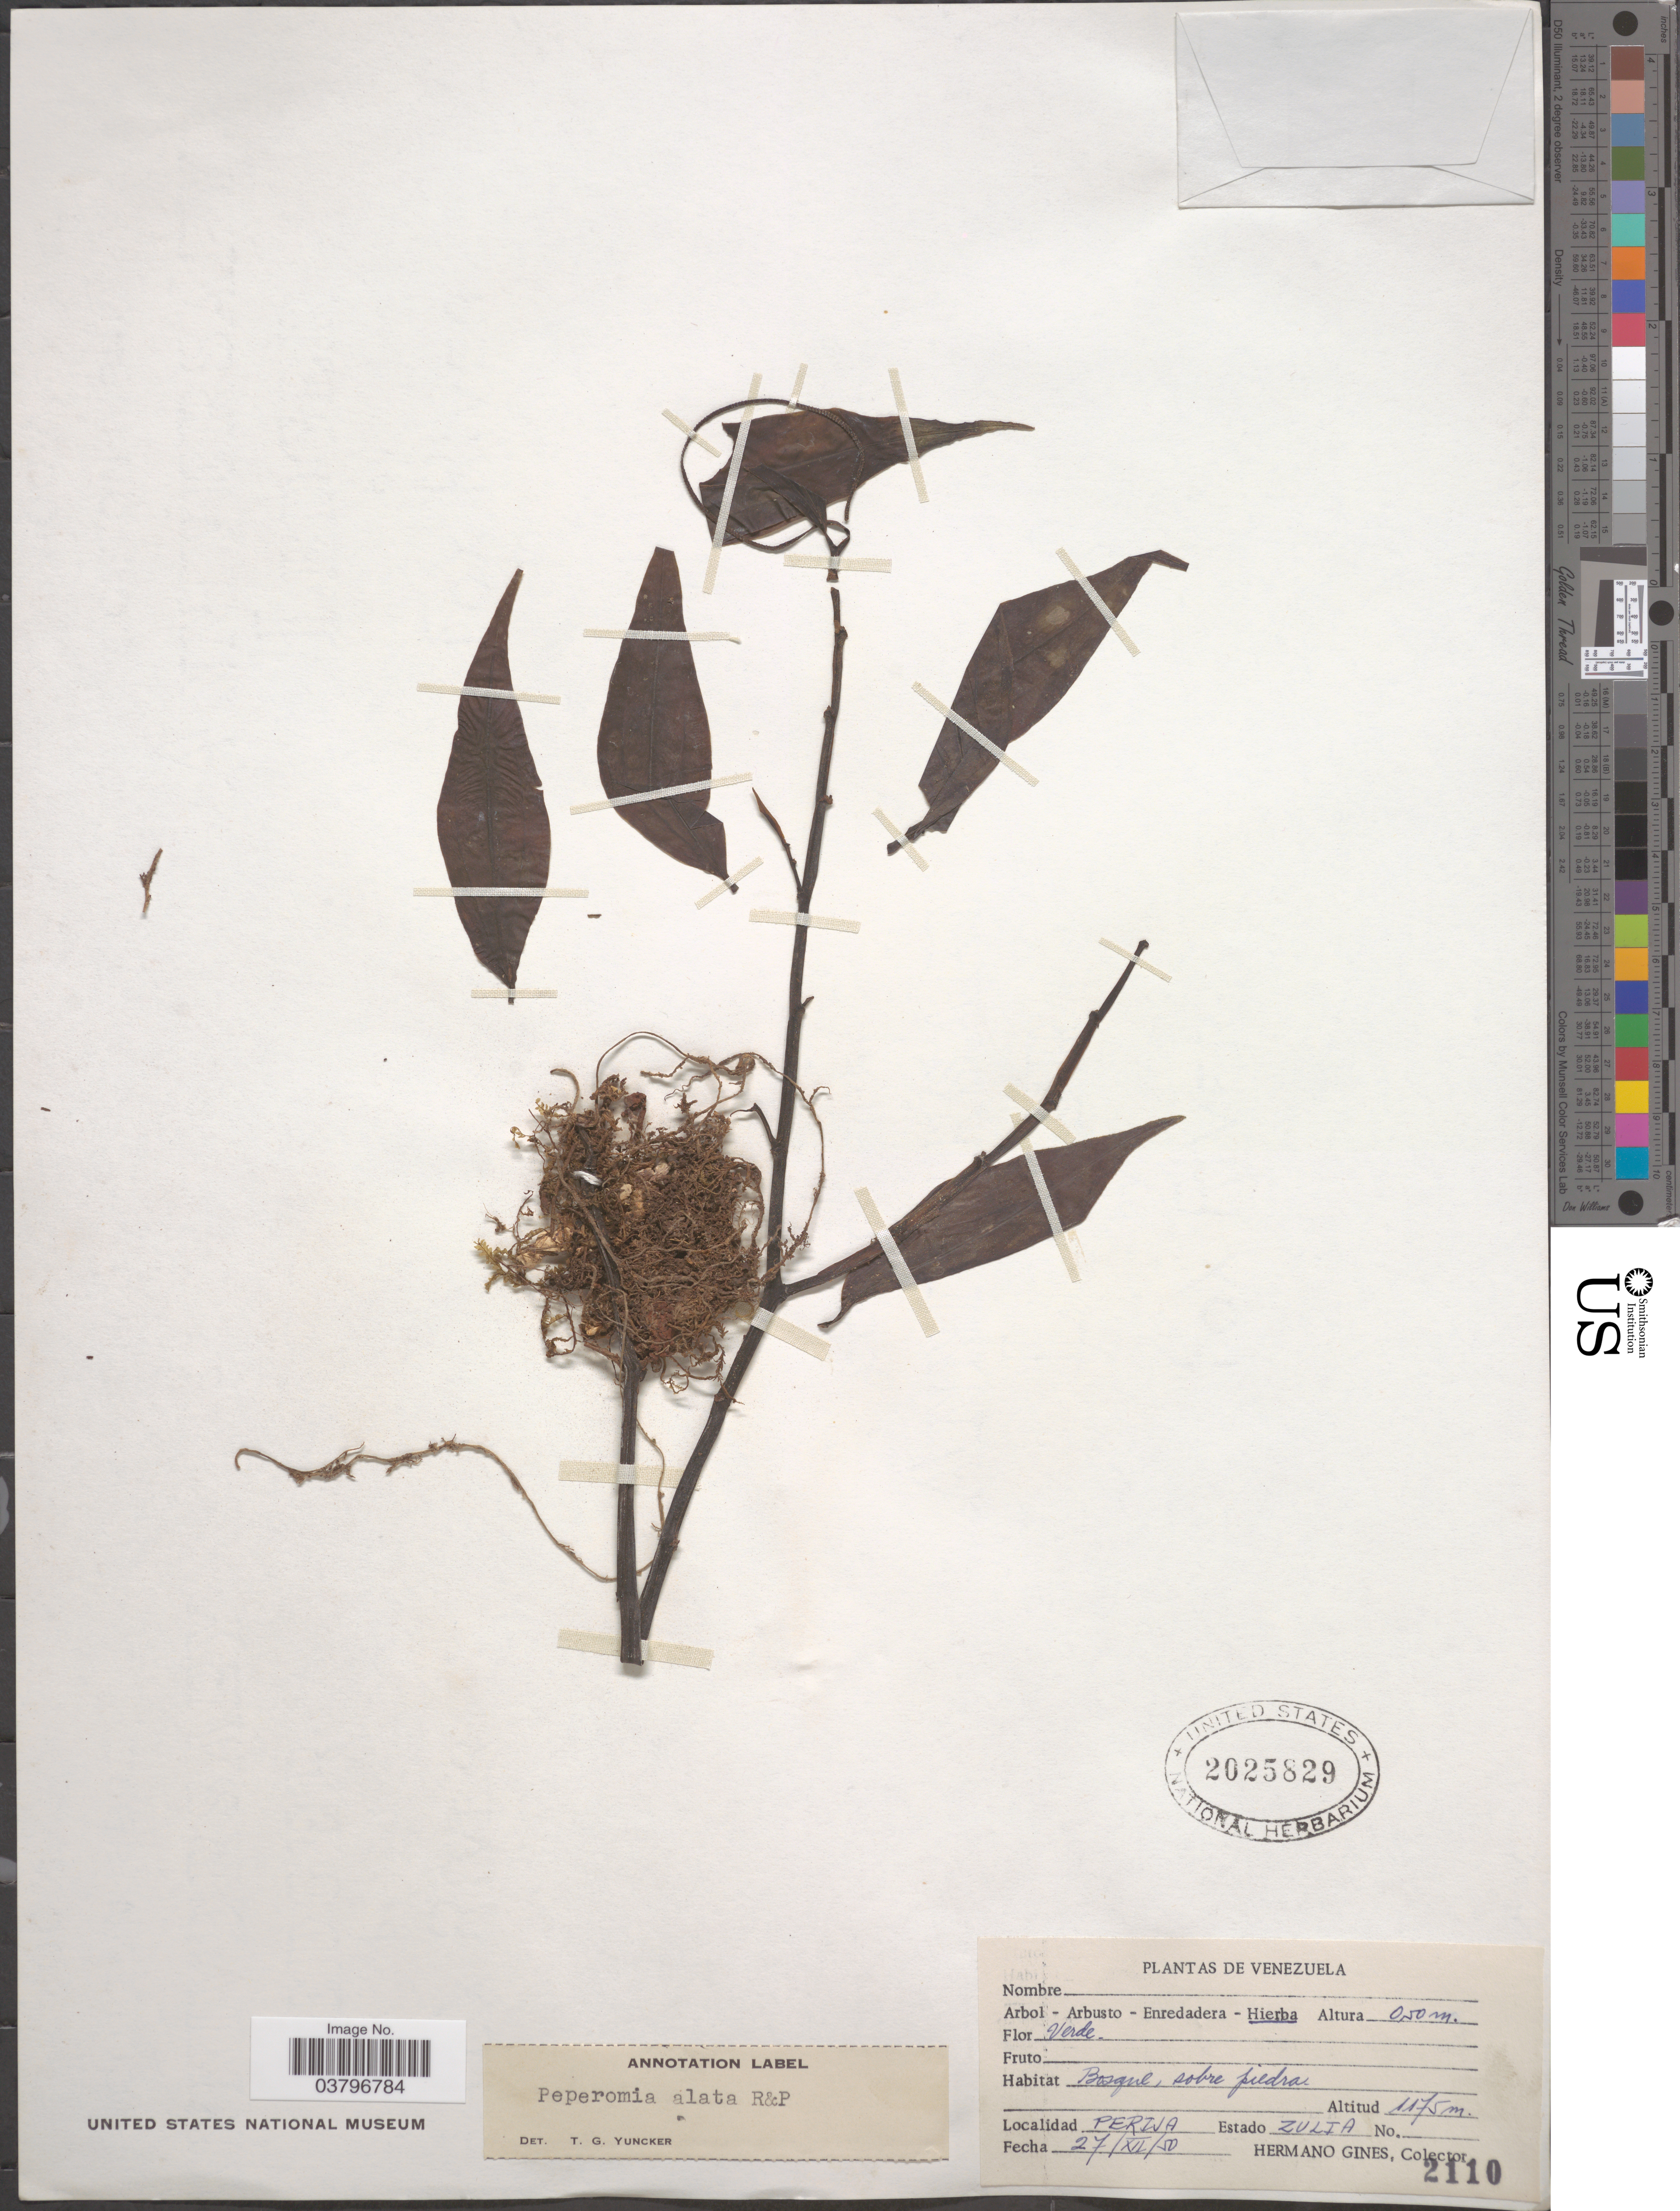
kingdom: Plantae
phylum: Tracheophyta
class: Magnoliopsida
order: Piperales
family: Piperaceae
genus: Peperomia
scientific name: Peperomia alata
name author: Ruiz & Pav.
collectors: Bro. Gines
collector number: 2110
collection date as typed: Transcribed d/m/y: 27/12/50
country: Venezuela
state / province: Zulia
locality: Perija.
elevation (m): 1175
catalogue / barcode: US 2025829